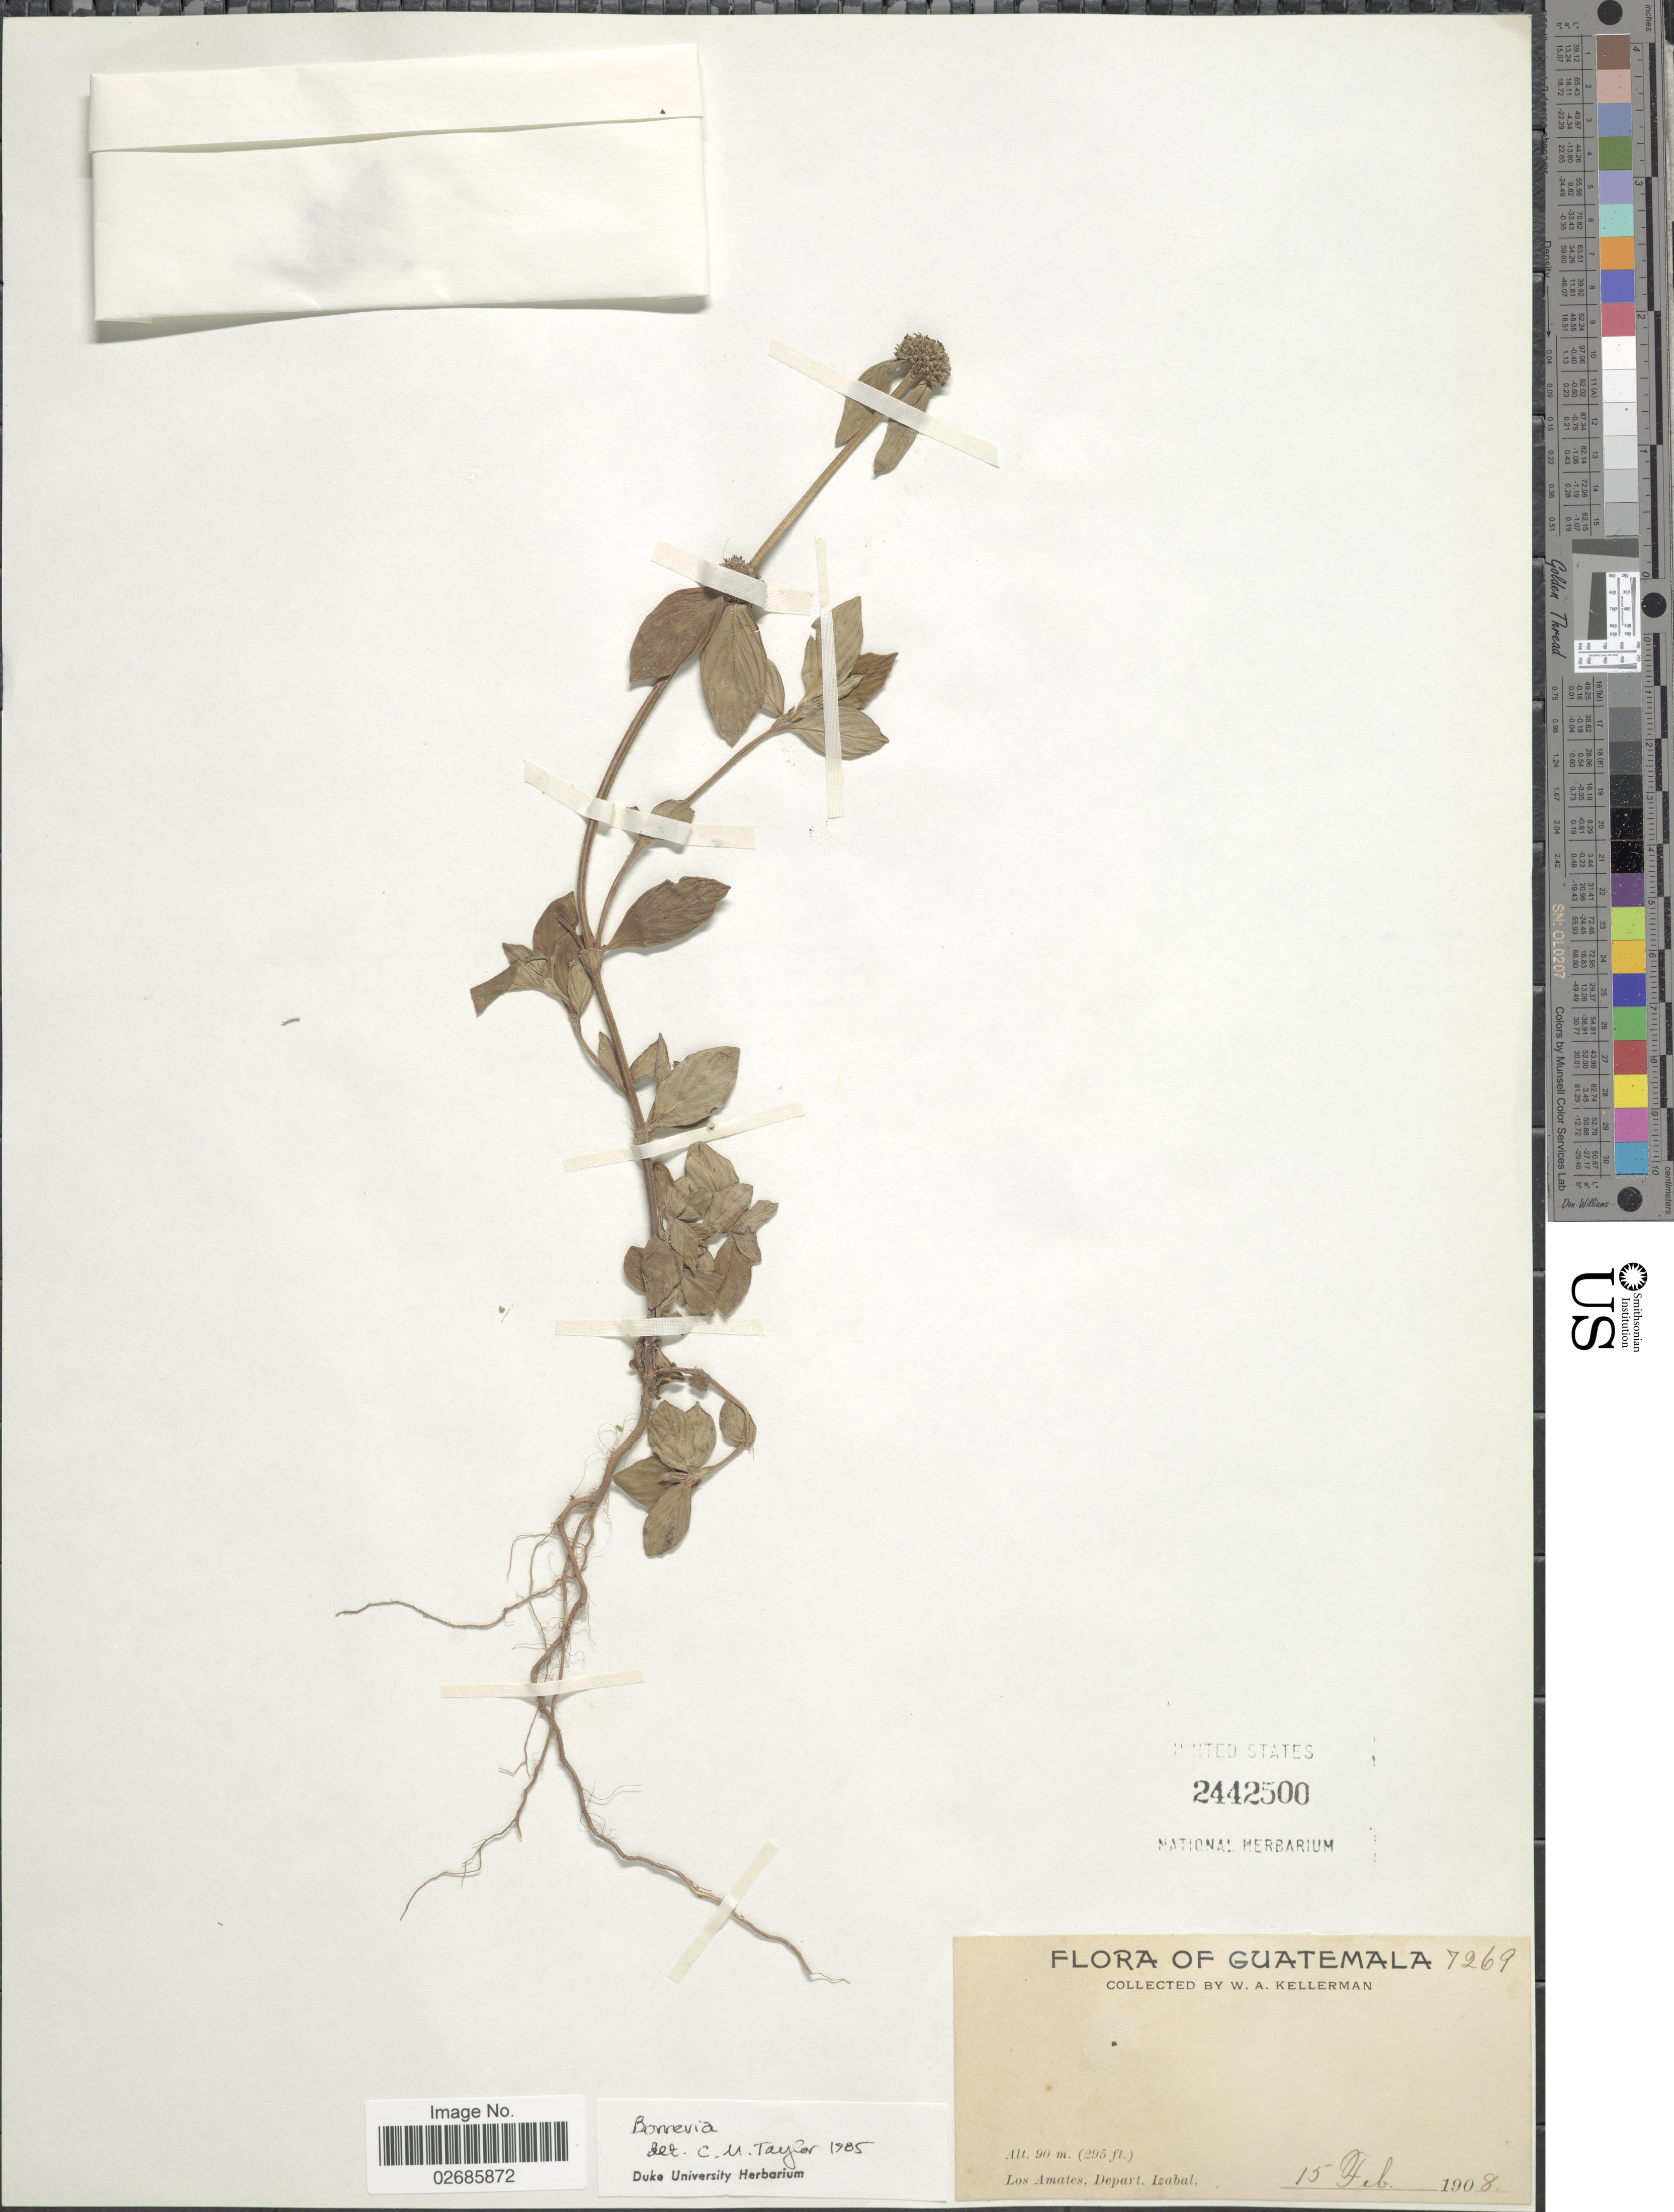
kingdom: Plantae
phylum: Tracheophyta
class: Magnoliopsida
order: Gentianales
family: Rubiaceae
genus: Borreria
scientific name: Borreria sp.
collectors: W. Kellerman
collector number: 7269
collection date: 1908-02-15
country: Guatemala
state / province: Izabal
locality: Los Amates, Depart. Izabal.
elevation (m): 90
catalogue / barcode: US 2442500